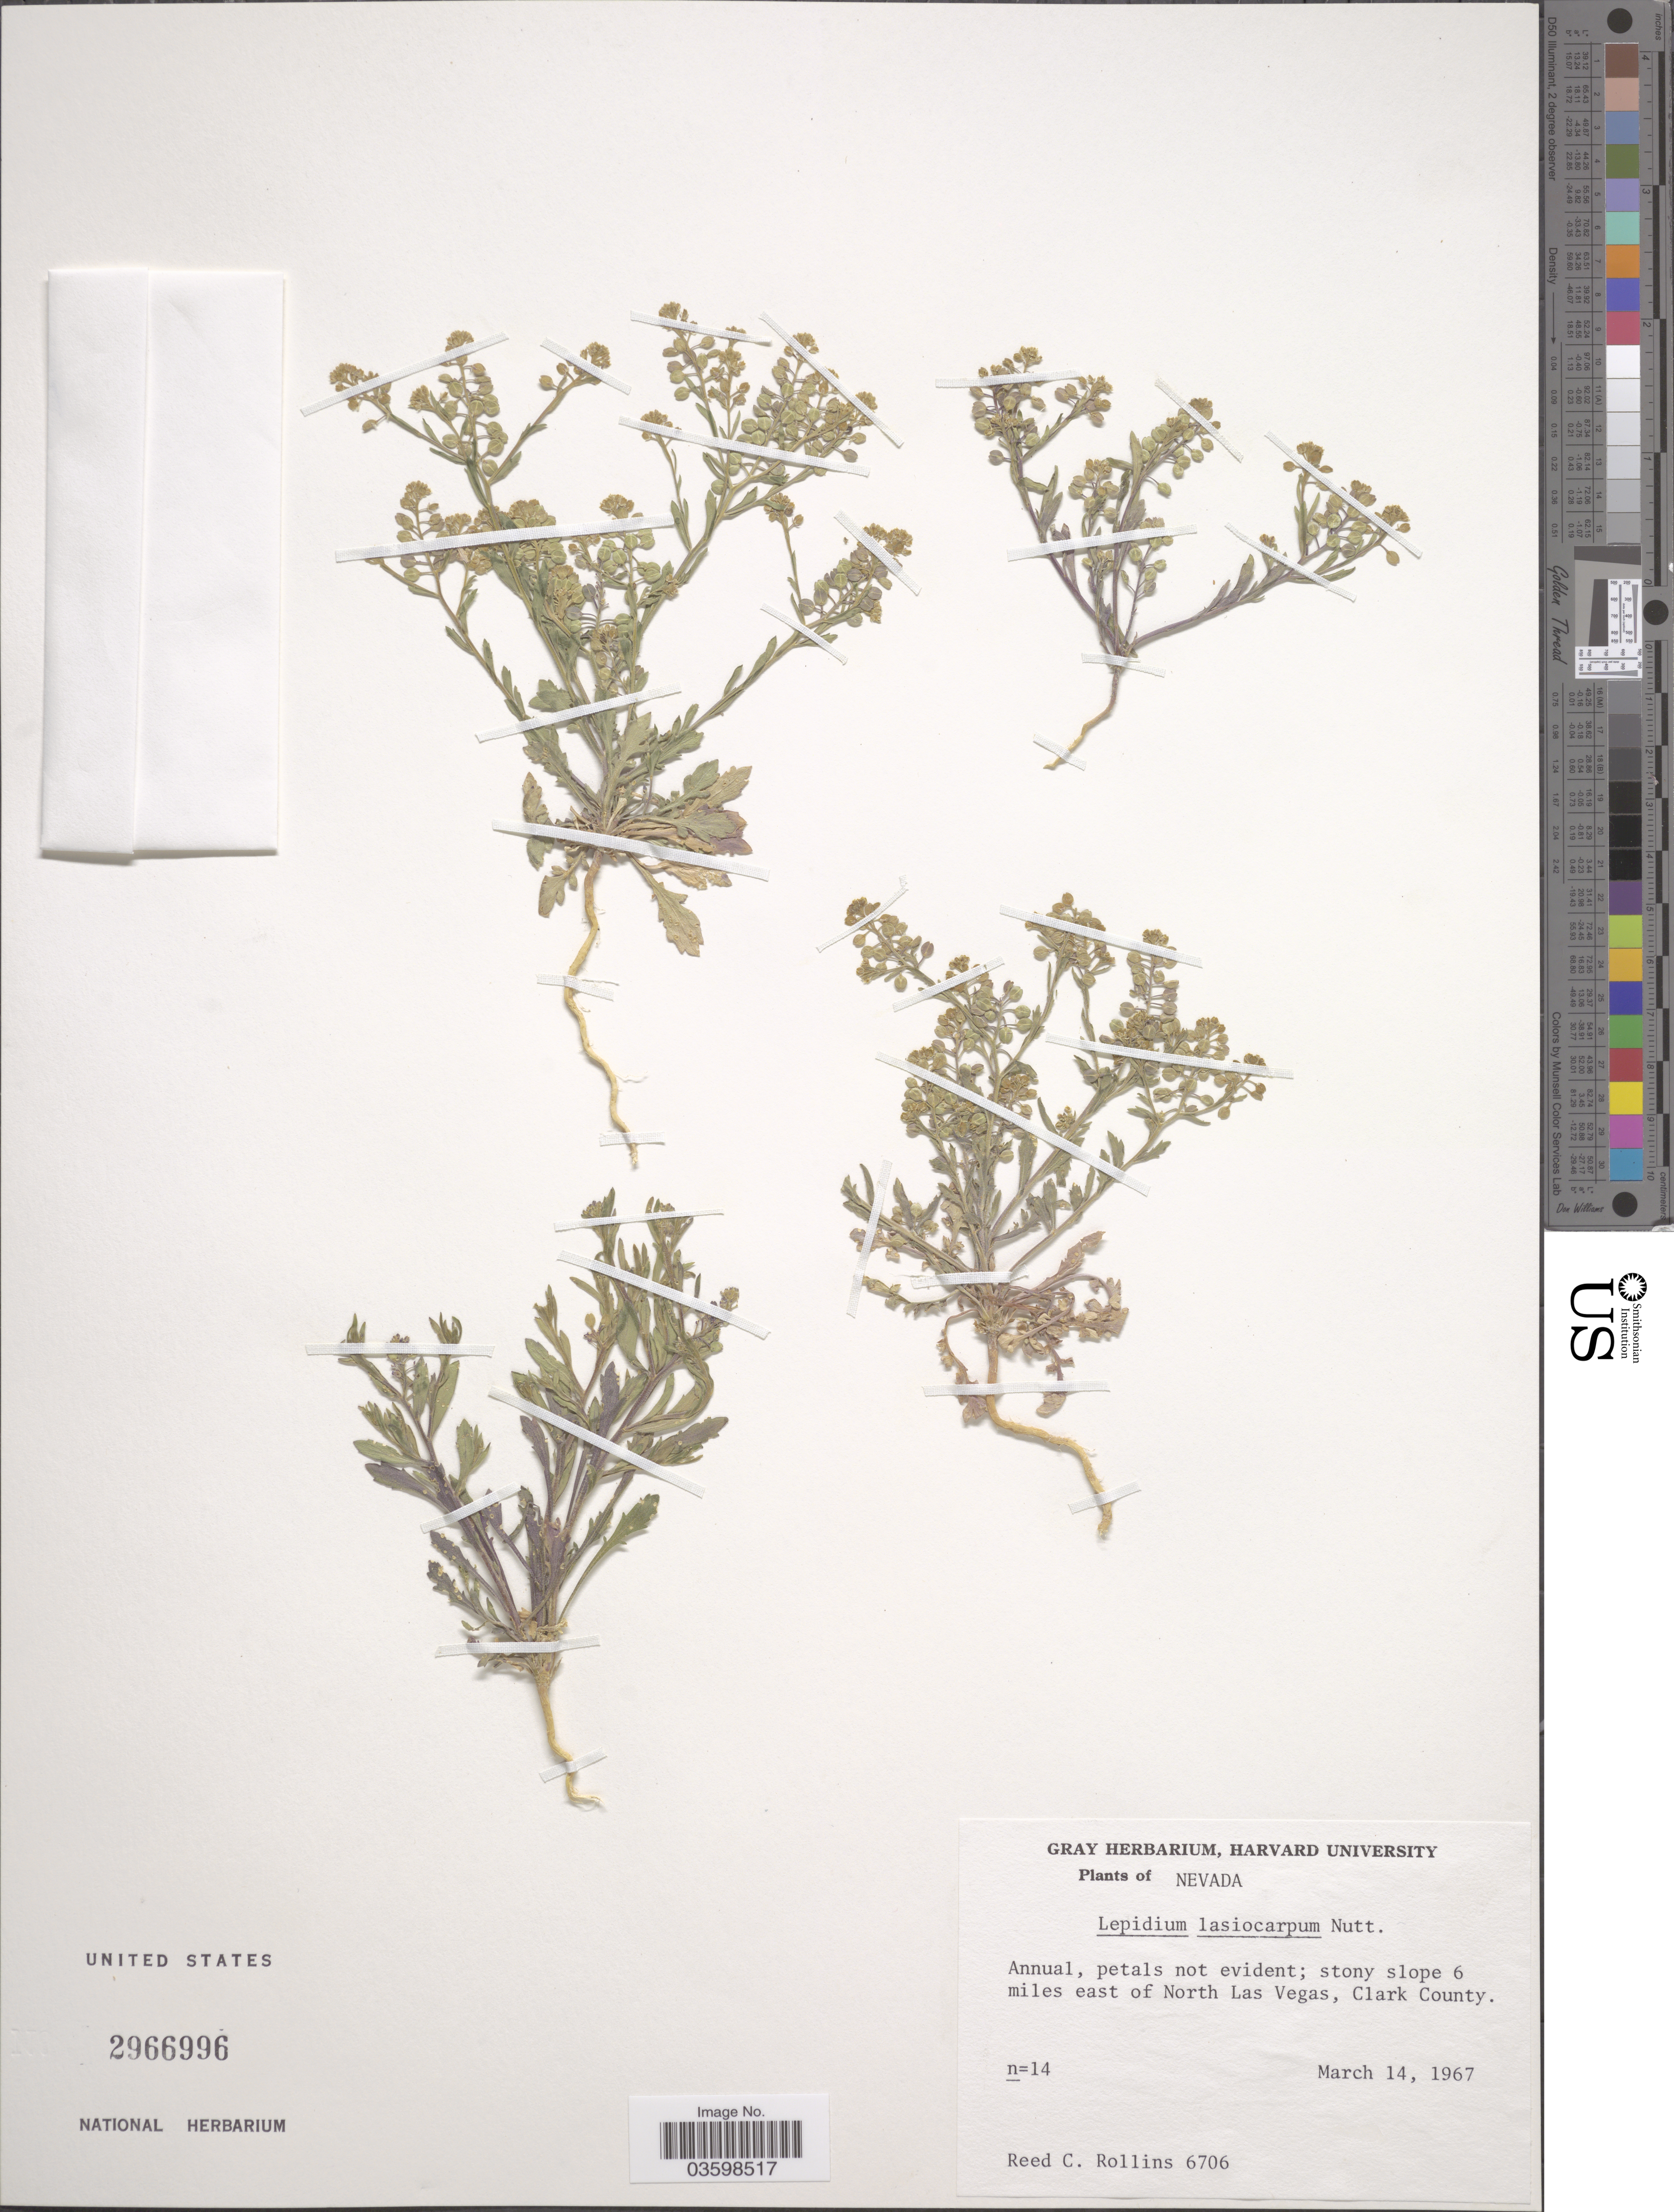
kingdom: Plantae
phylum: Tracheophyta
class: Magnoliopsida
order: Brassicales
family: Brassicaceae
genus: Lepidium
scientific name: Lepidium lasiocarpum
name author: Nutt.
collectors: R. C. Rollins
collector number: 6706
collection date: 1967-03-14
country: United States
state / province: Nevada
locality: Stony slope 6 miles east of North Las Vegas, Clark County.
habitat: stony slope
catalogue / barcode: US 2966996